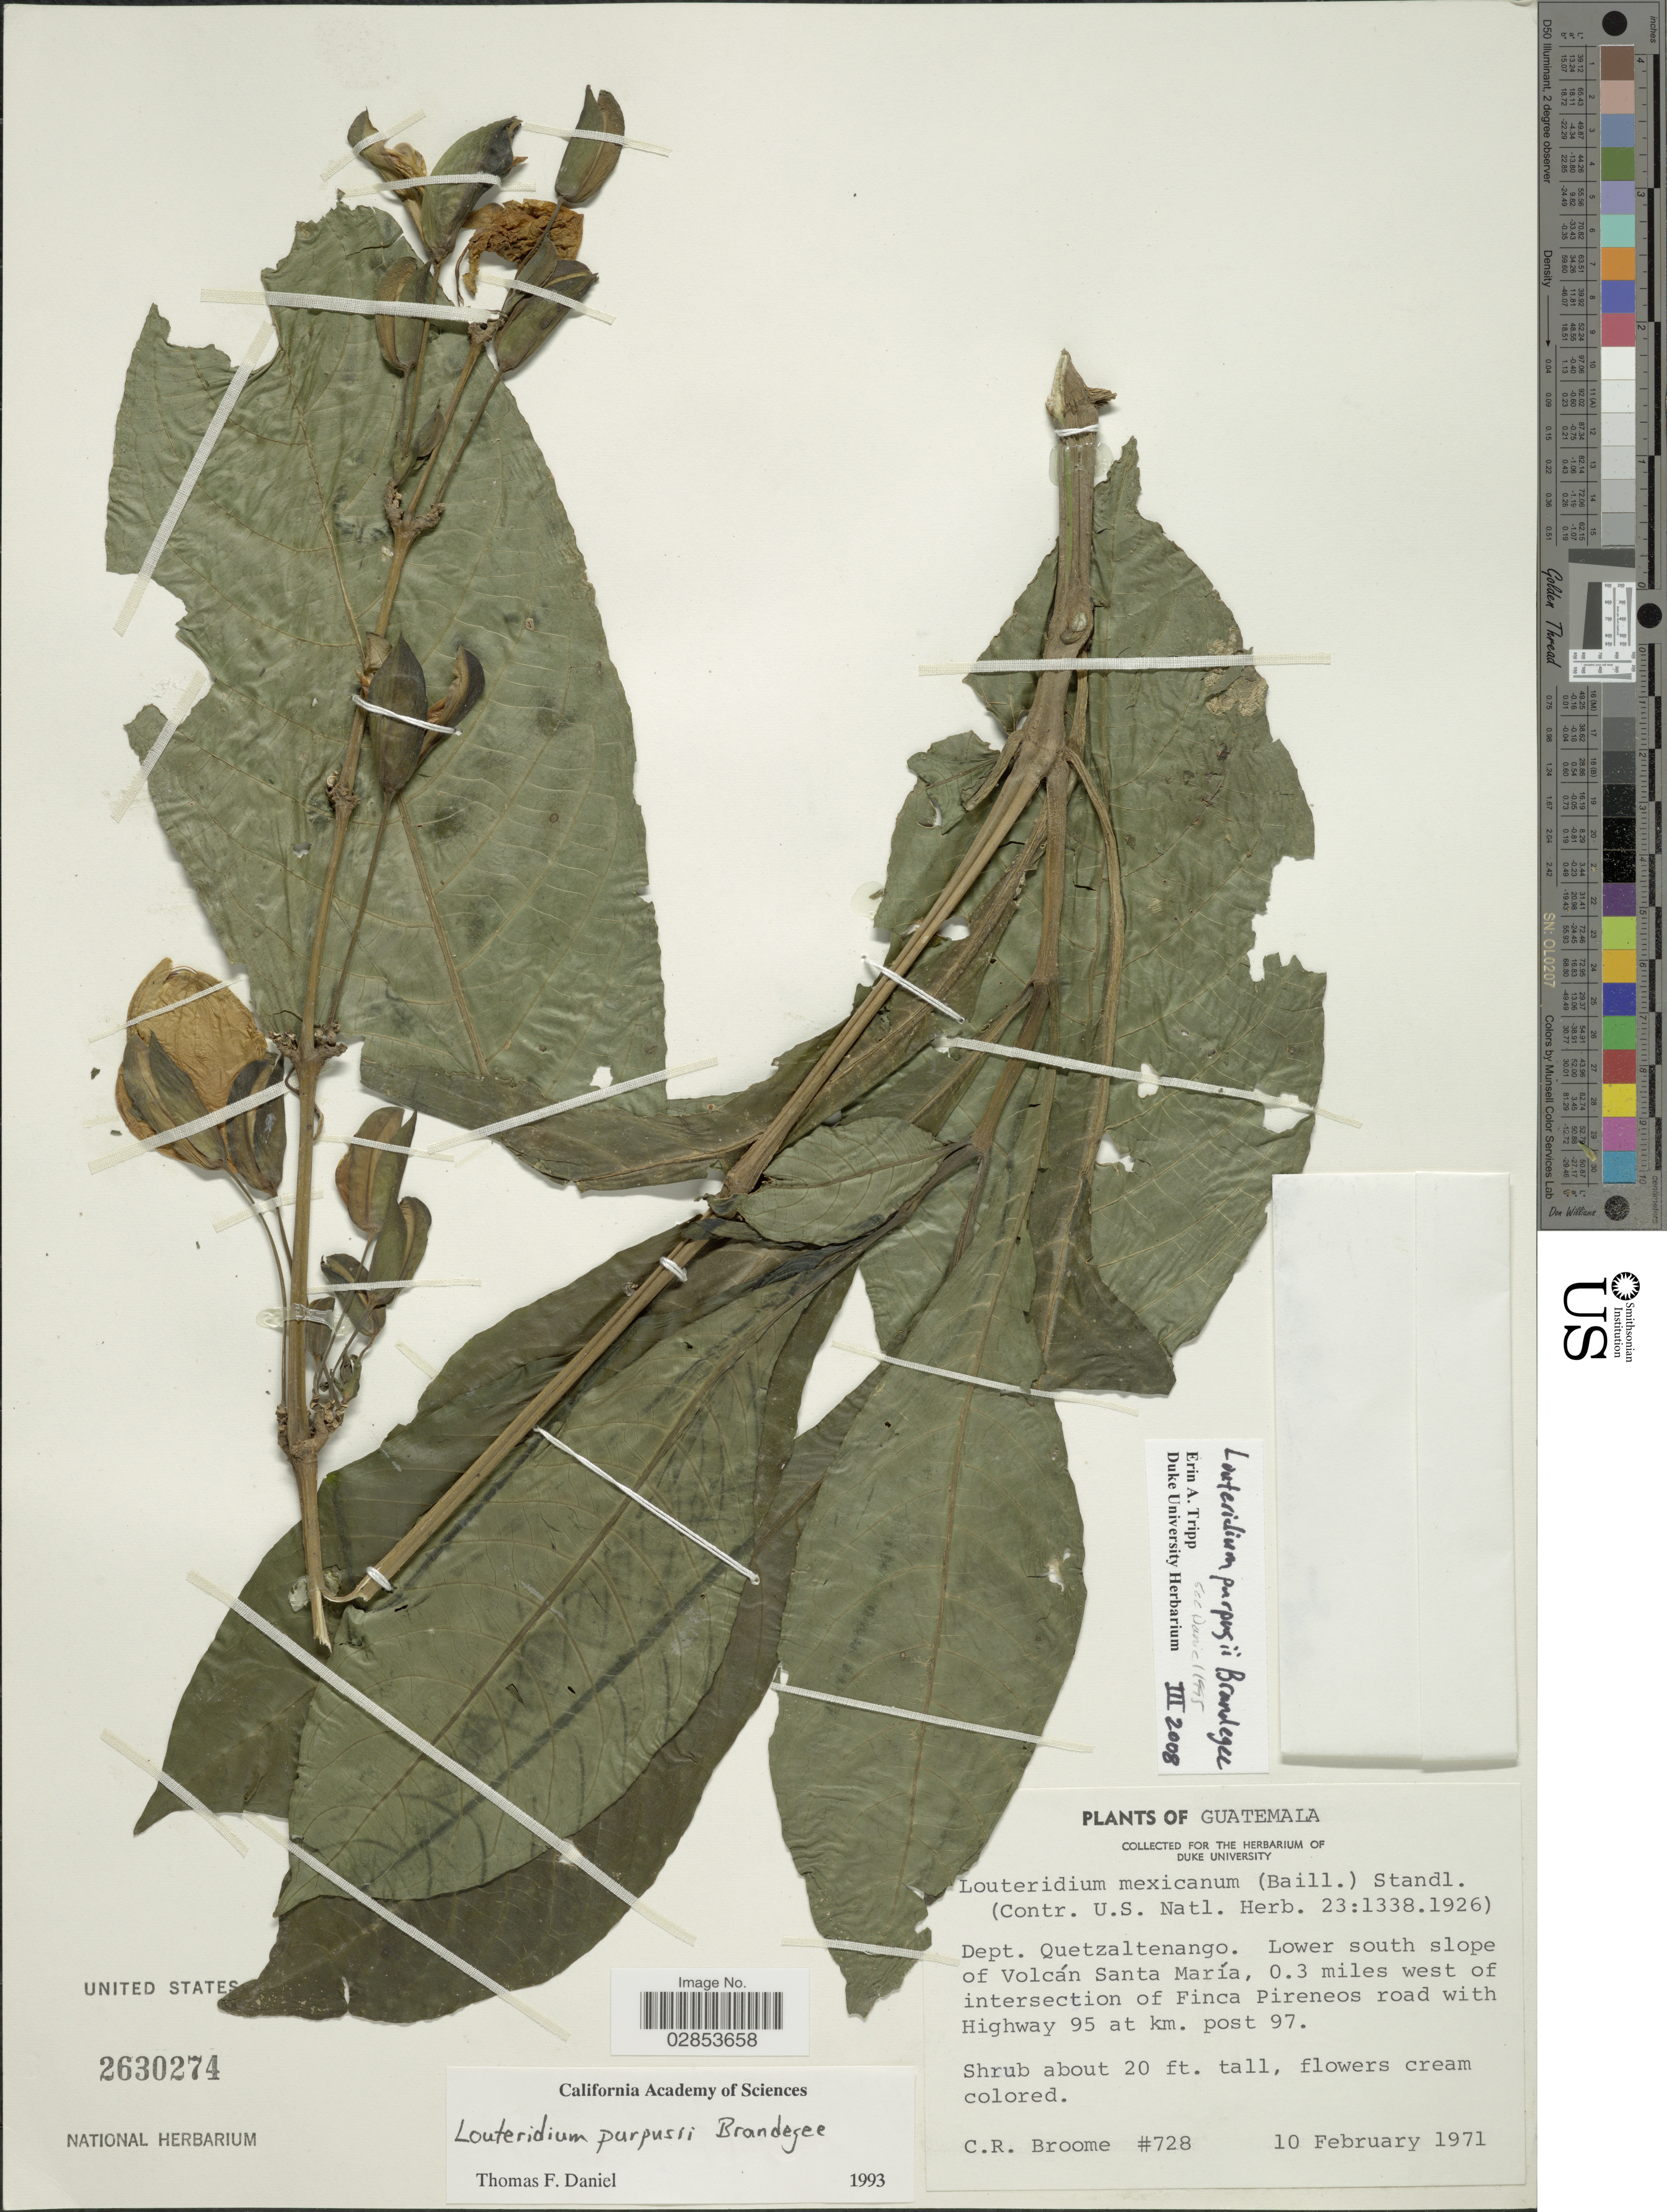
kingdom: Plantae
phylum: Tracheophyta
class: Magnoliopsida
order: Lamiales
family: Acanthaceae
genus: Louteridium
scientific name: Louteridium purpusii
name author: Brandegee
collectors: C. R. Broome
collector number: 728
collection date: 1971-02-10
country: Guatemala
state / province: Quetzaltenango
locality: Dept. Quezaltenango. Lower south slope of Volcán Santa María, 0.3 miles west of intersection of Finca Pireneos road with Highway 95 at km. post 97.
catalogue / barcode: US 2630274